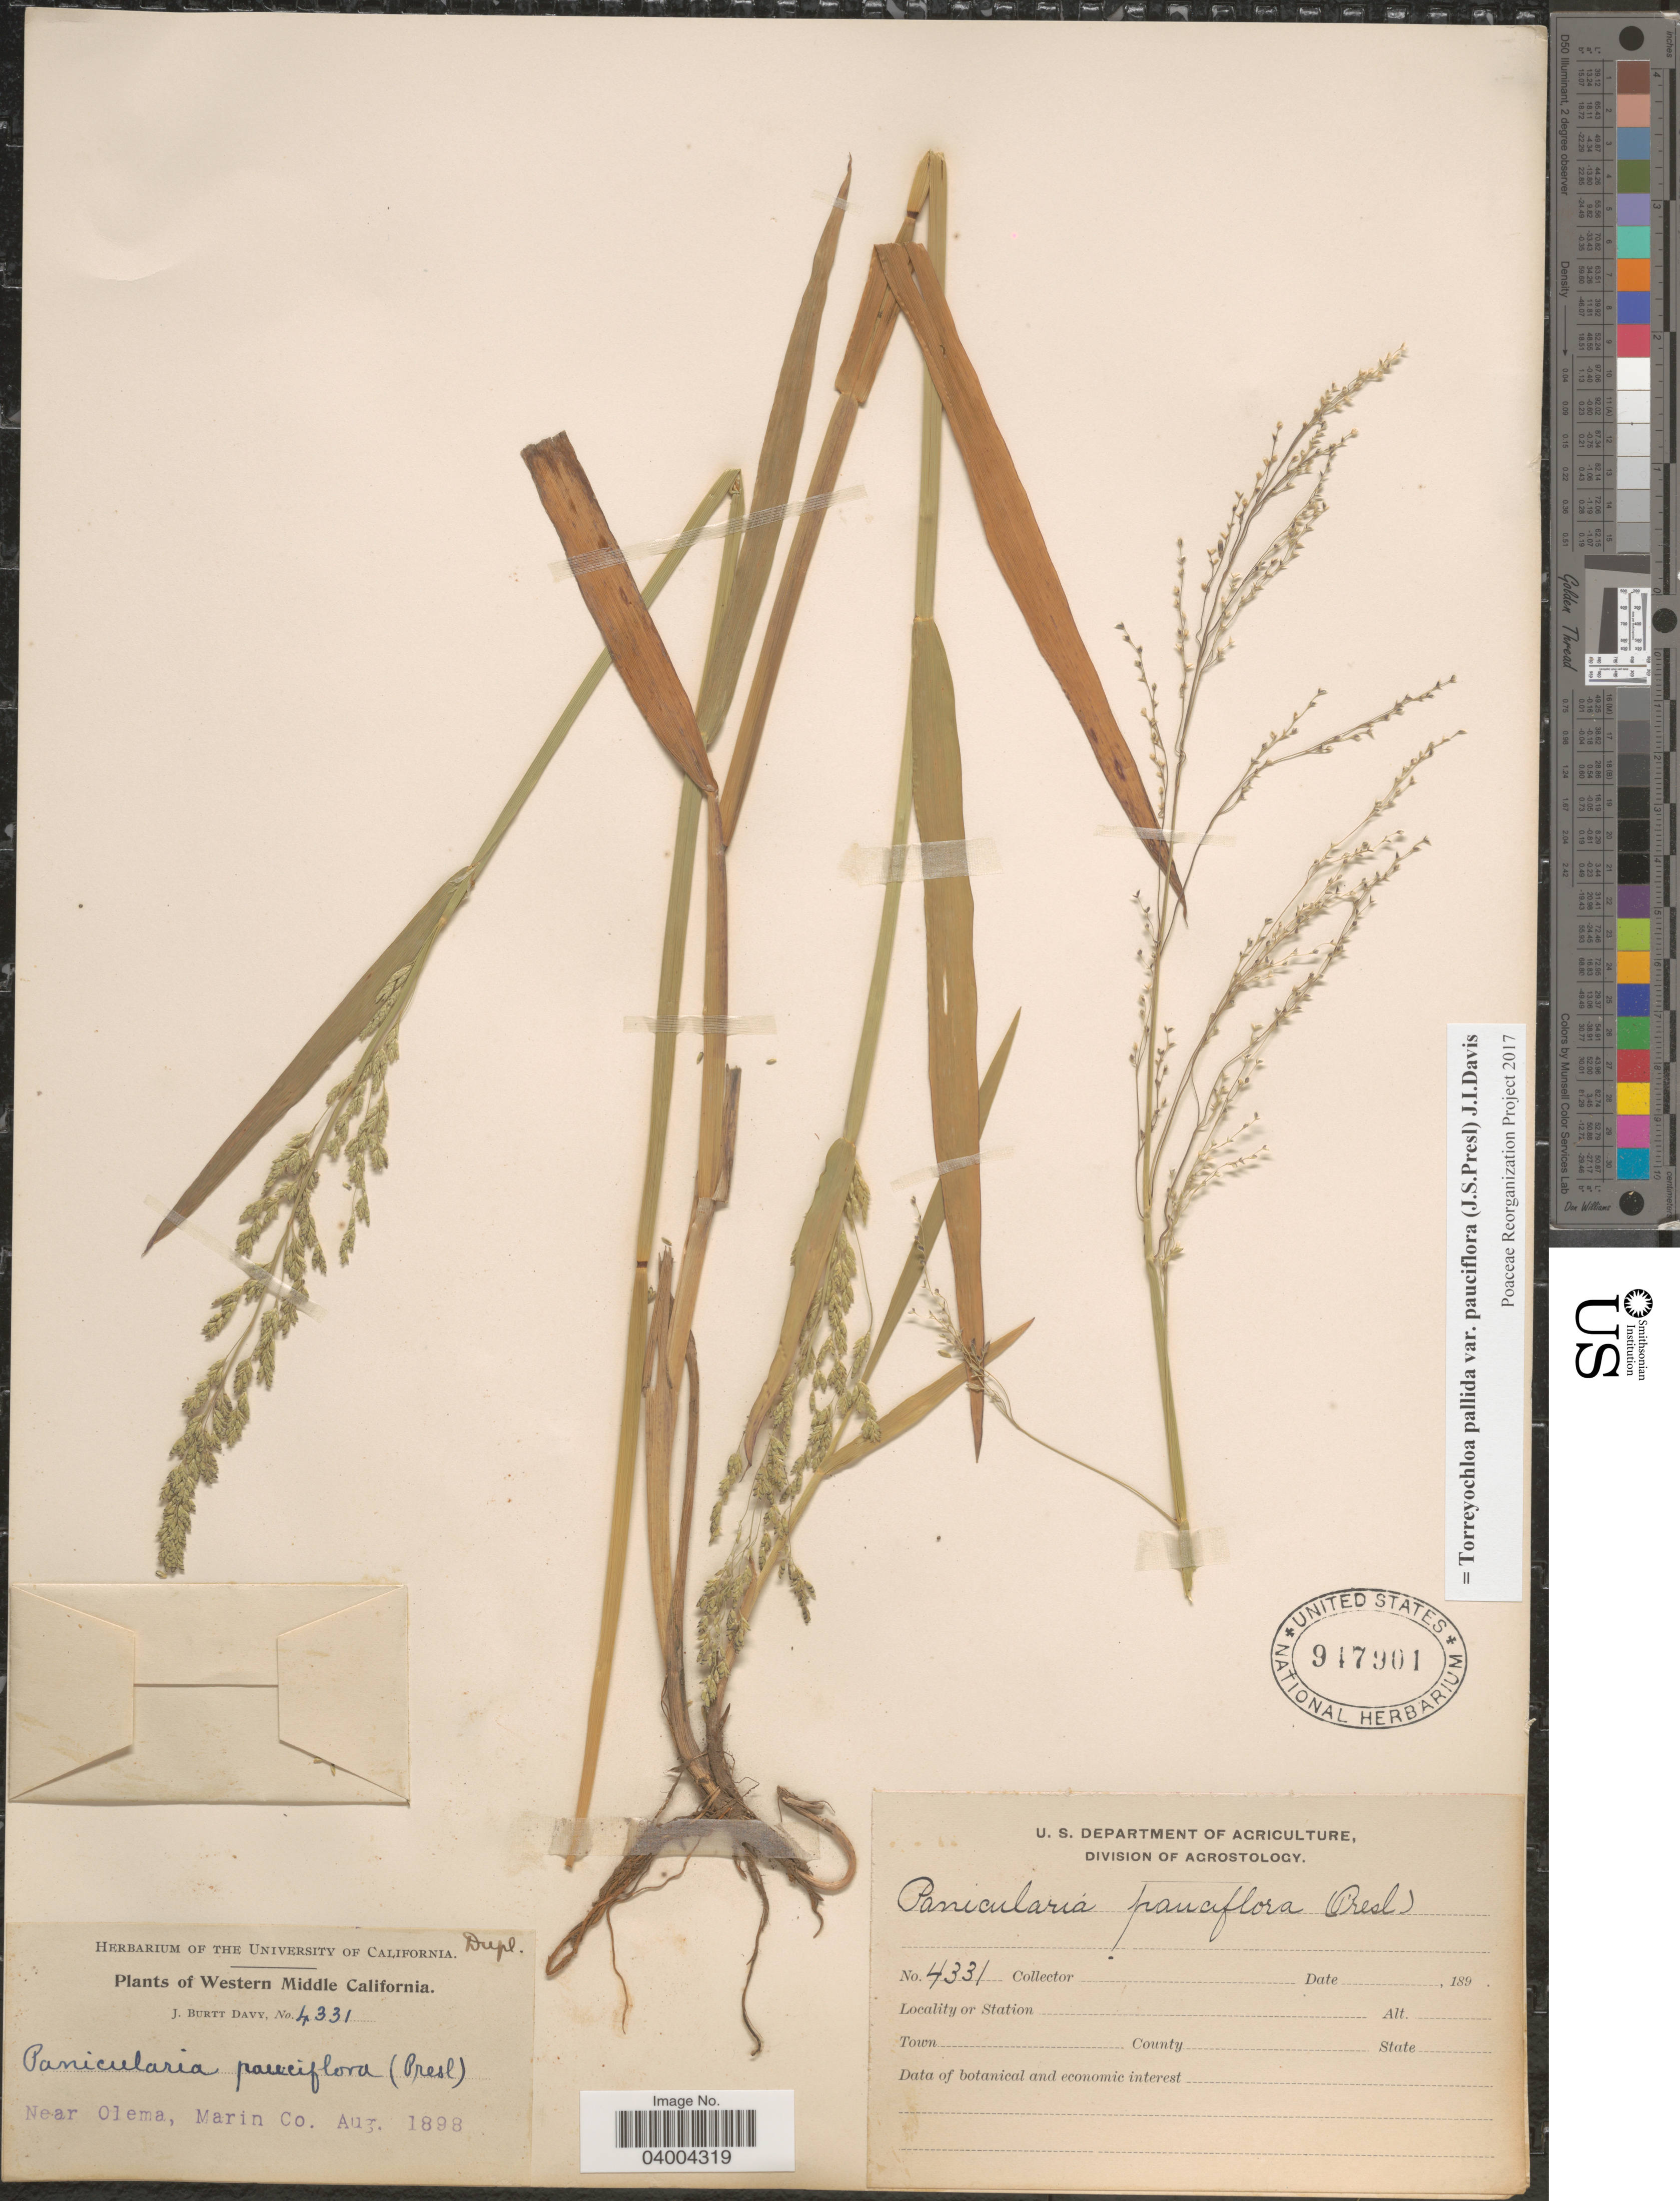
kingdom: Plantae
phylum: Tracheophyta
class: Liliopsida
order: Poales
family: Poaceae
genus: Torreyochloa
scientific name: Torreyochloa pallida var. pauciflora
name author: (J. Presl) J.I. Davis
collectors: J. Burtt Davy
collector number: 4331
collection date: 1898-08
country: United States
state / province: California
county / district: Marin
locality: Western Middle California. Near Olema, Marin Co.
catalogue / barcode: US 947901